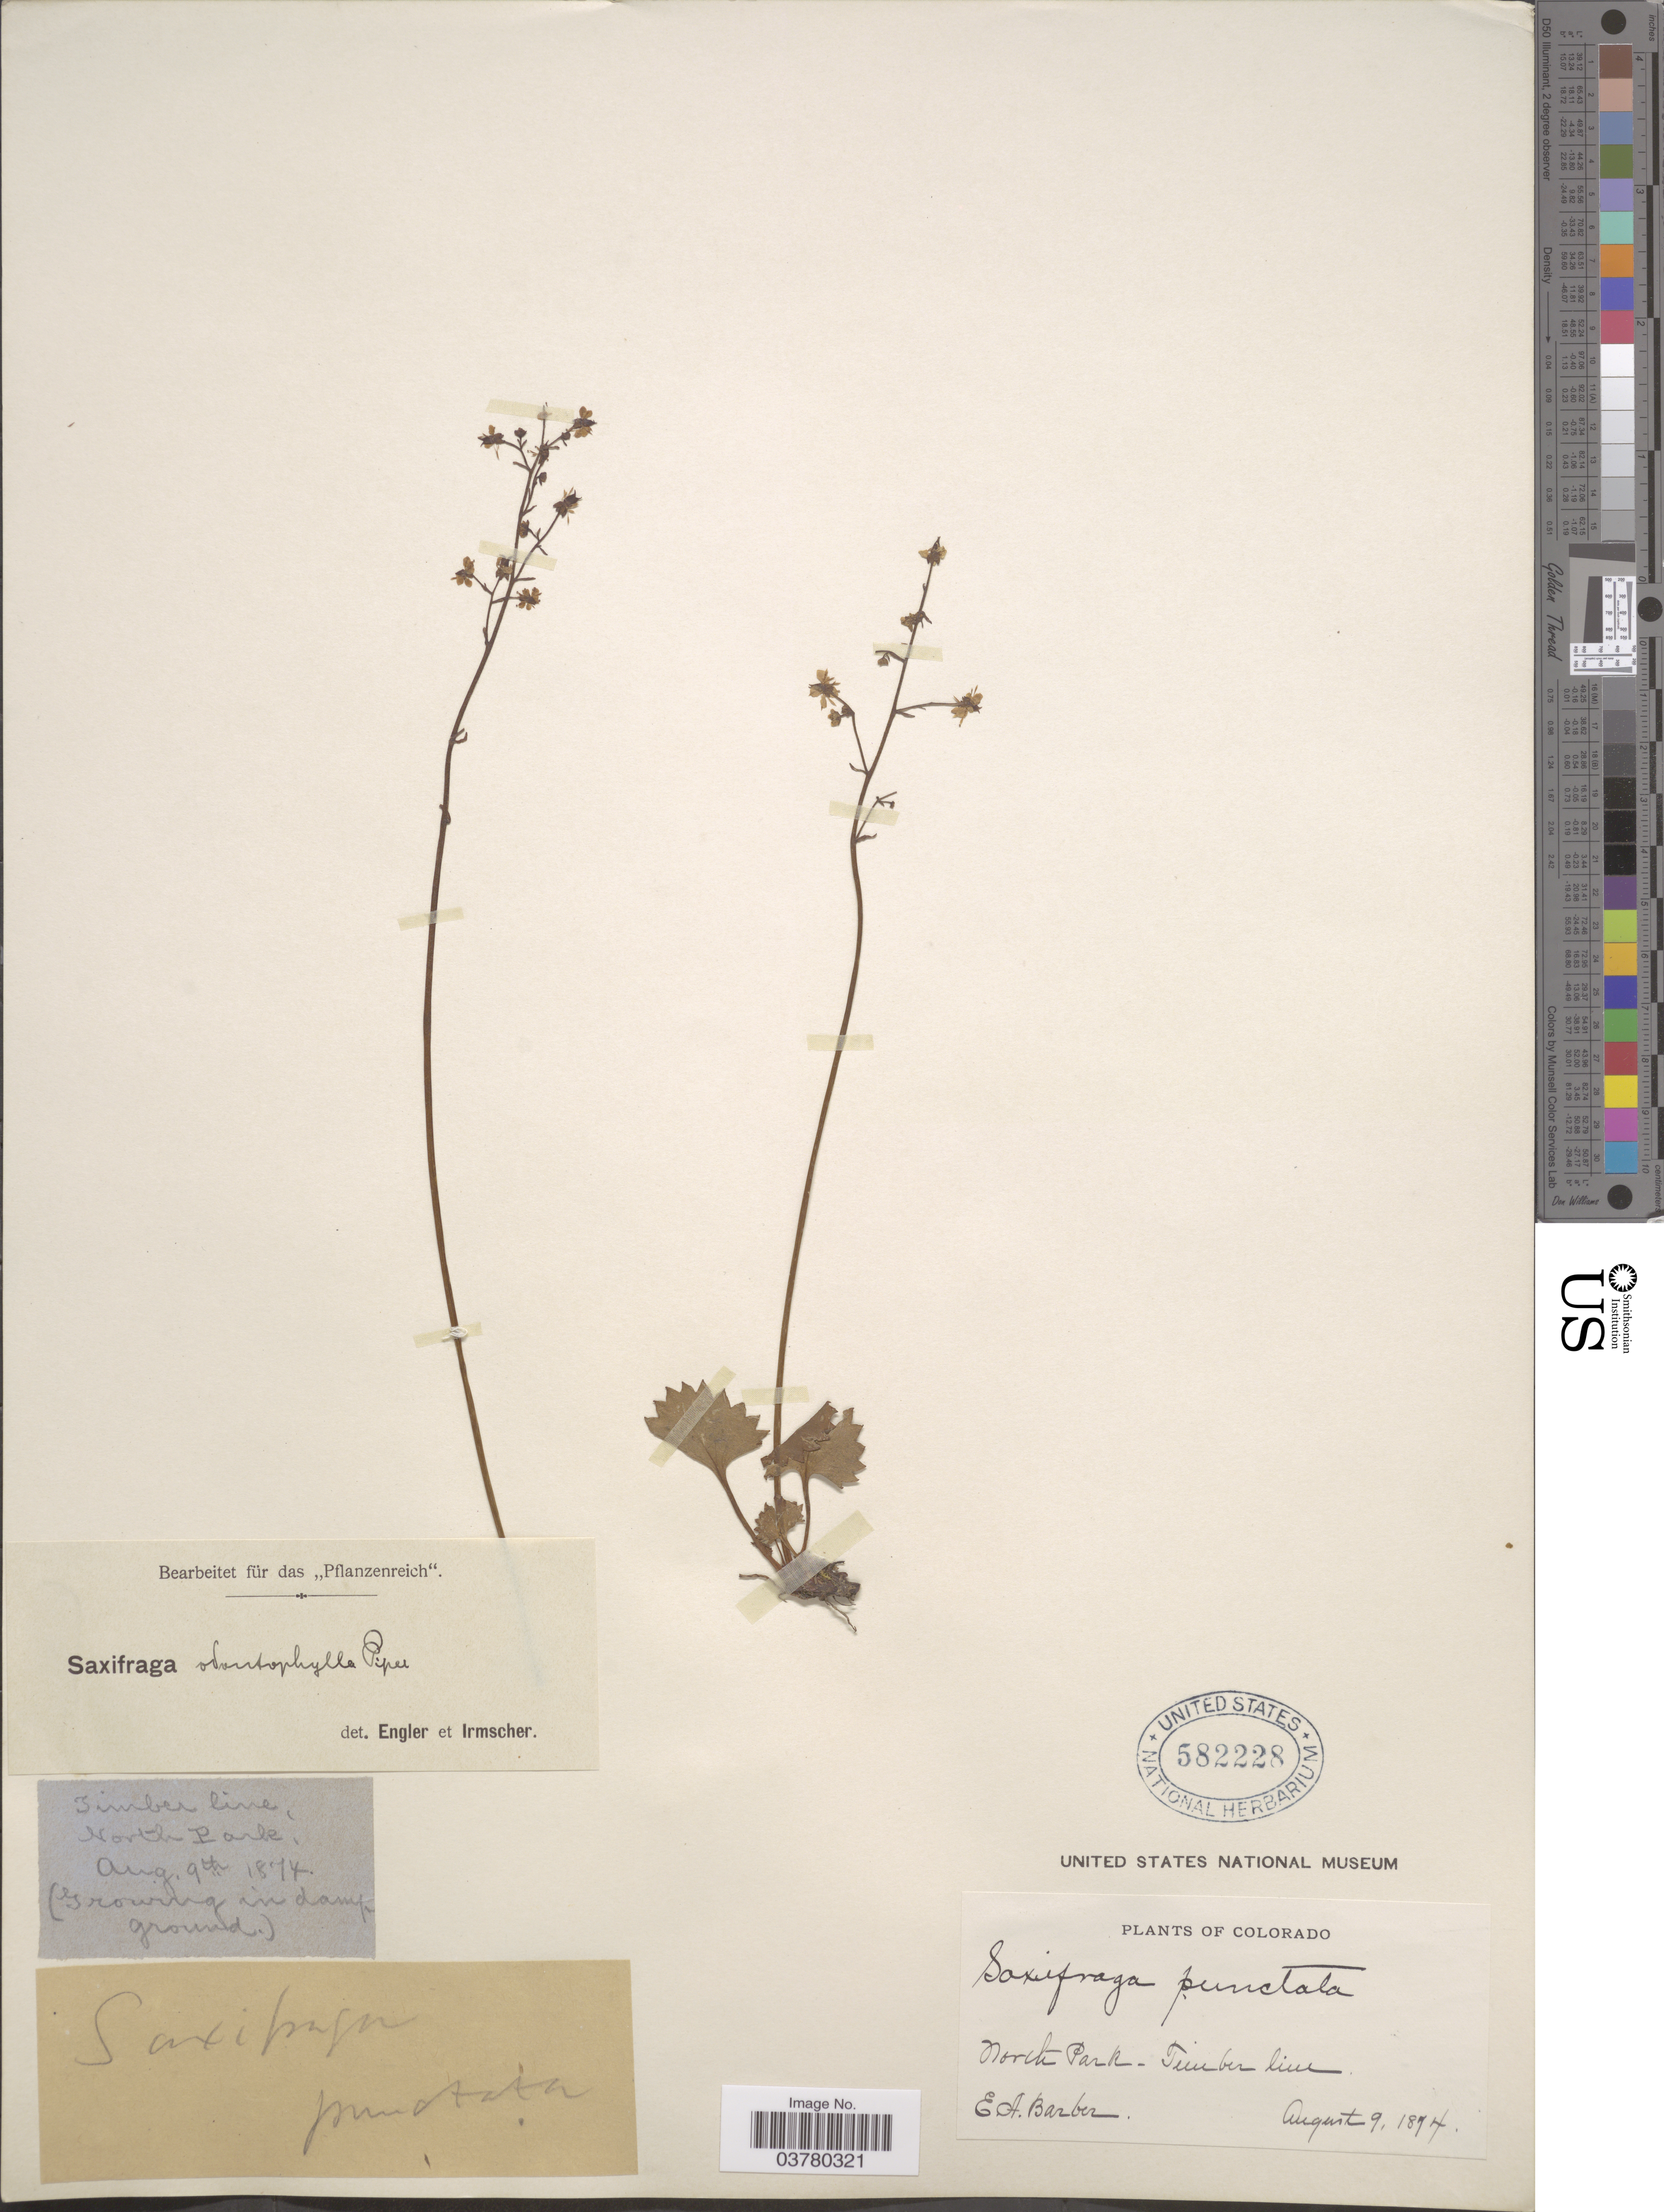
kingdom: Plantae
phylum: Tracheophyta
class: Magnoliopsida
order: Saxifragales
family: Saxifragaceae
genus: Micranthes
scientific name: Micranthes odontoloma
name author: (Piper) A. Heller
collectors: E. Barber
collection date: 1874-08-09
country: United States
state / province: Colorado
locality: North Park - Timber line.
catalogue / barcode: US 582228